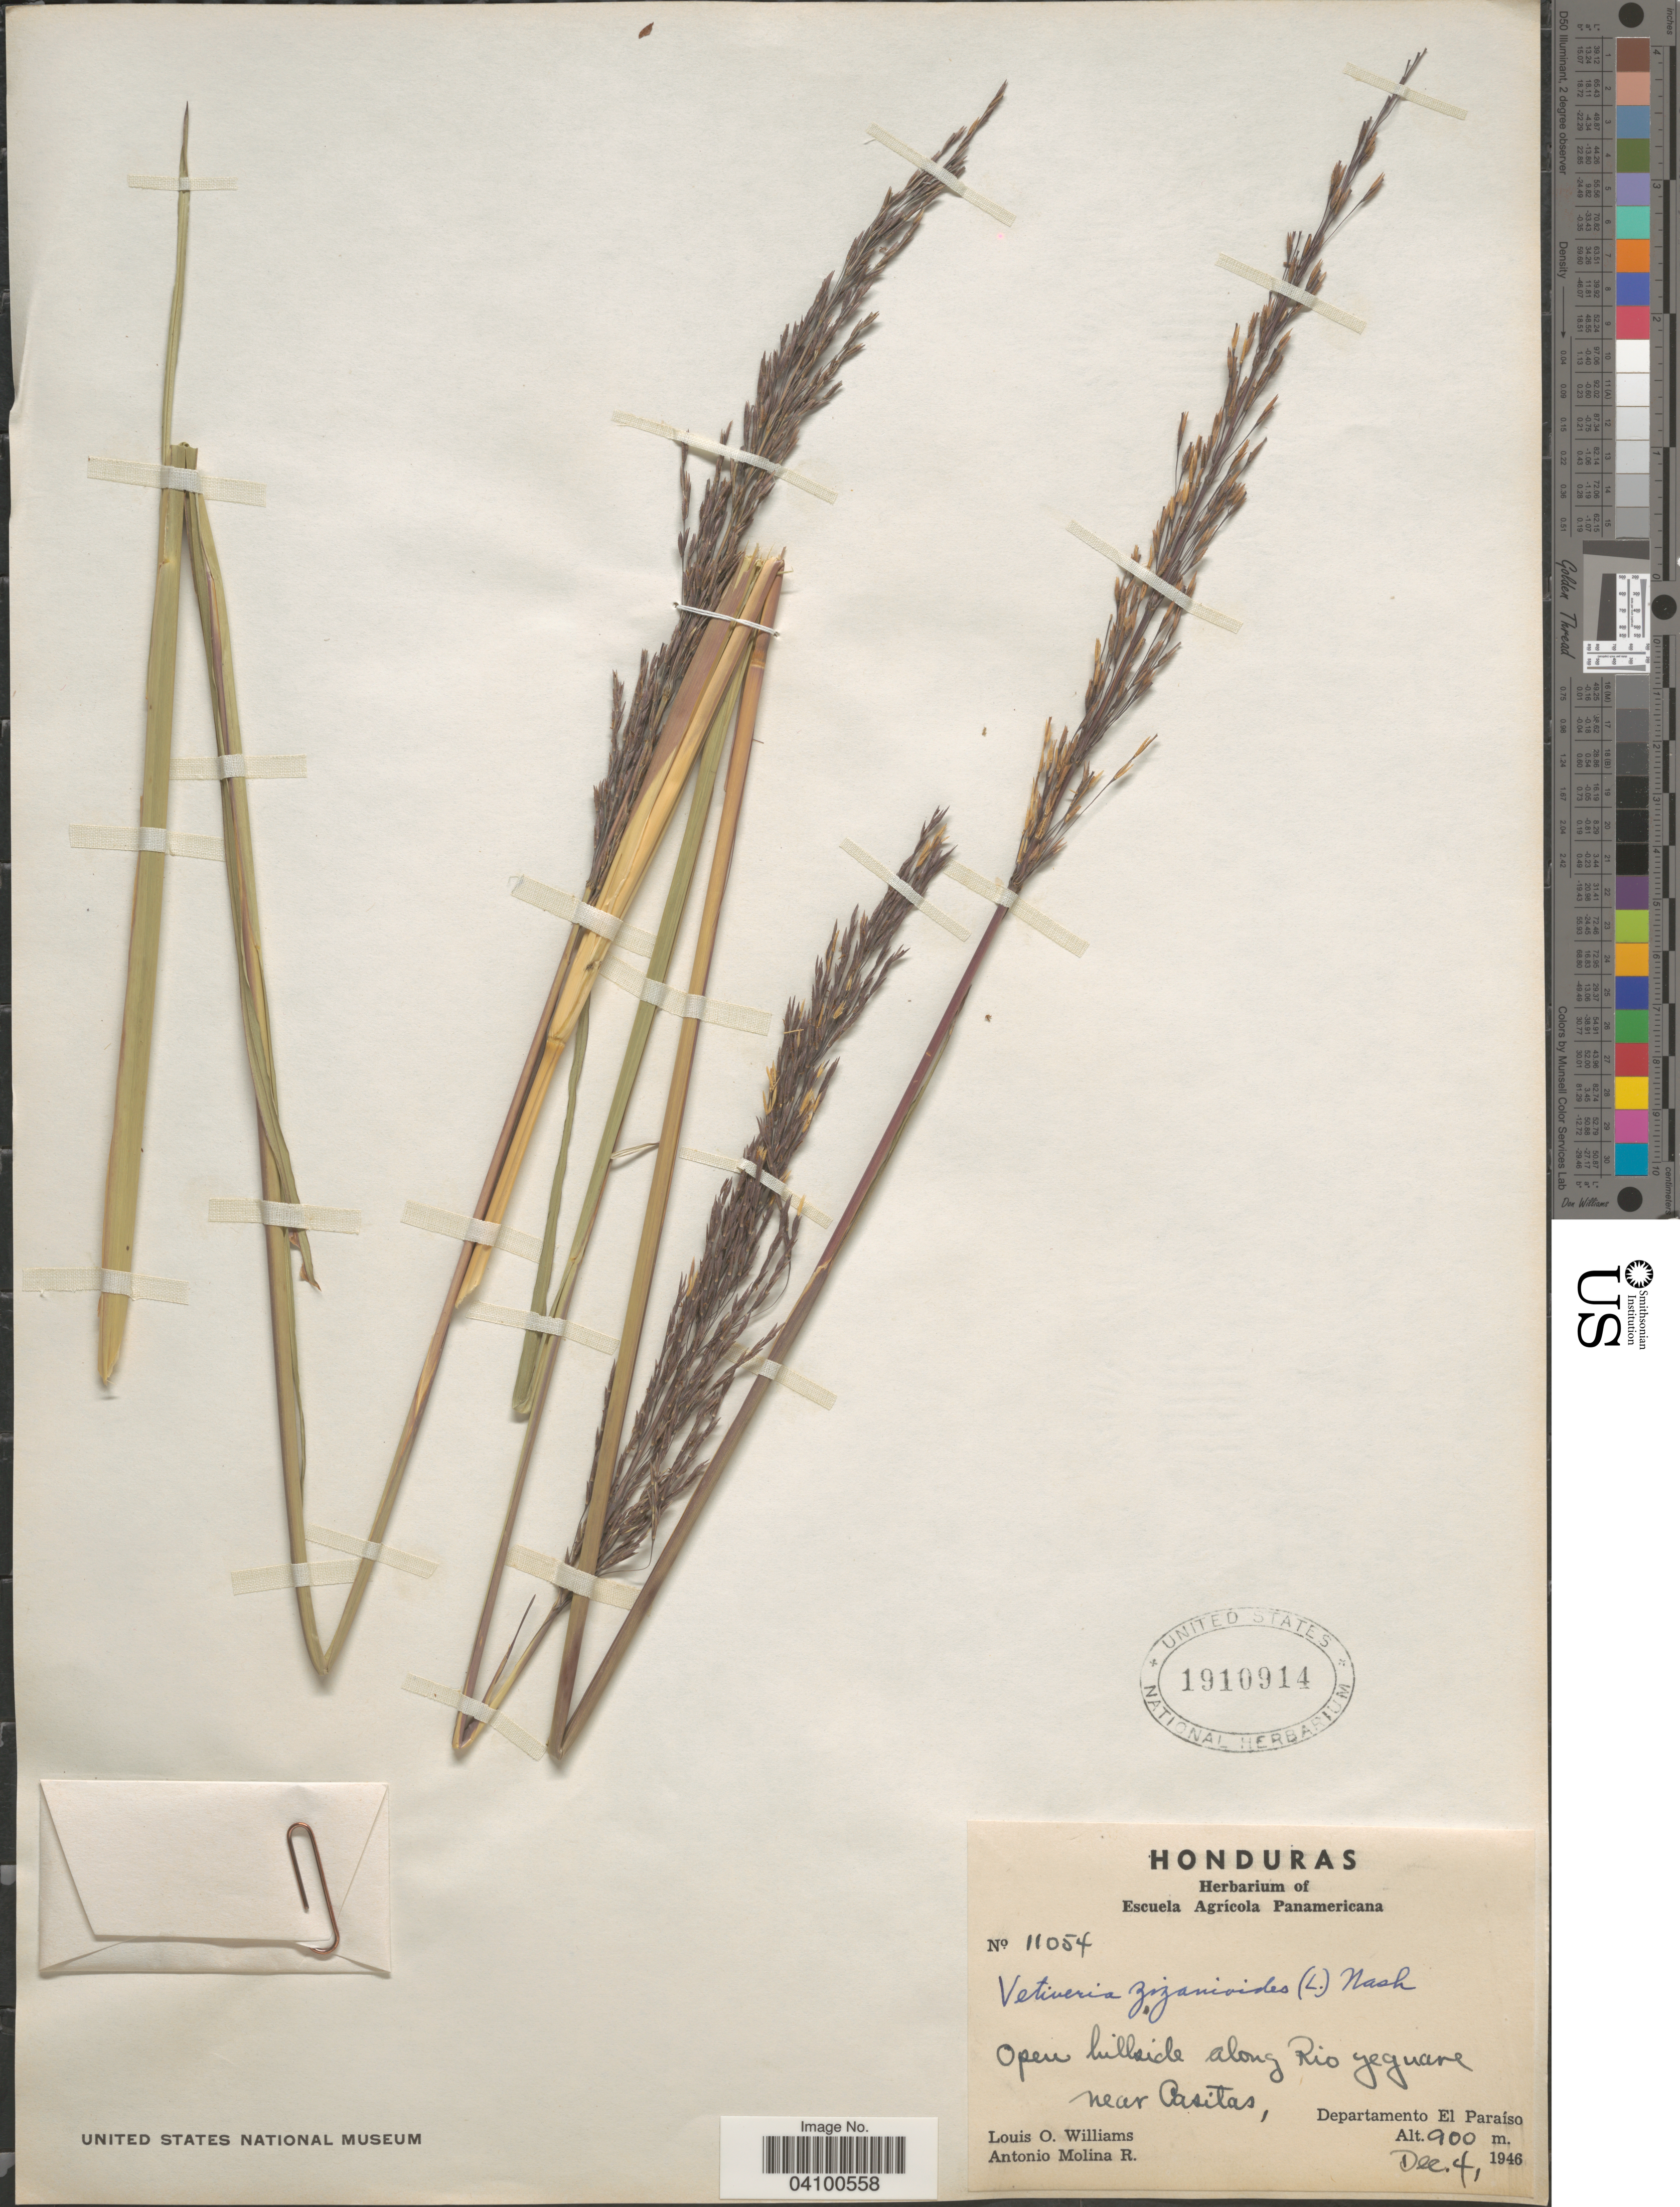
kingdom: Plantae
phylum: Tracheophyta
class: Liliopsida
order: Poales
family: Poaceae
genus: Chrysopogon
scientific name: Chrysopogon zizanioides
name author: (L.) Roberty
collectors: L. O. Williams & A. Molina R.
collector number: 11054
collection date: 1946-12-04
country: Honduras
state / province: El Paraiso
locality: Open hillside along RIo Yeguare near Casitas, Departamento El Paraíso.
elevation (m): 900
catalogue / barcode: US 1910914